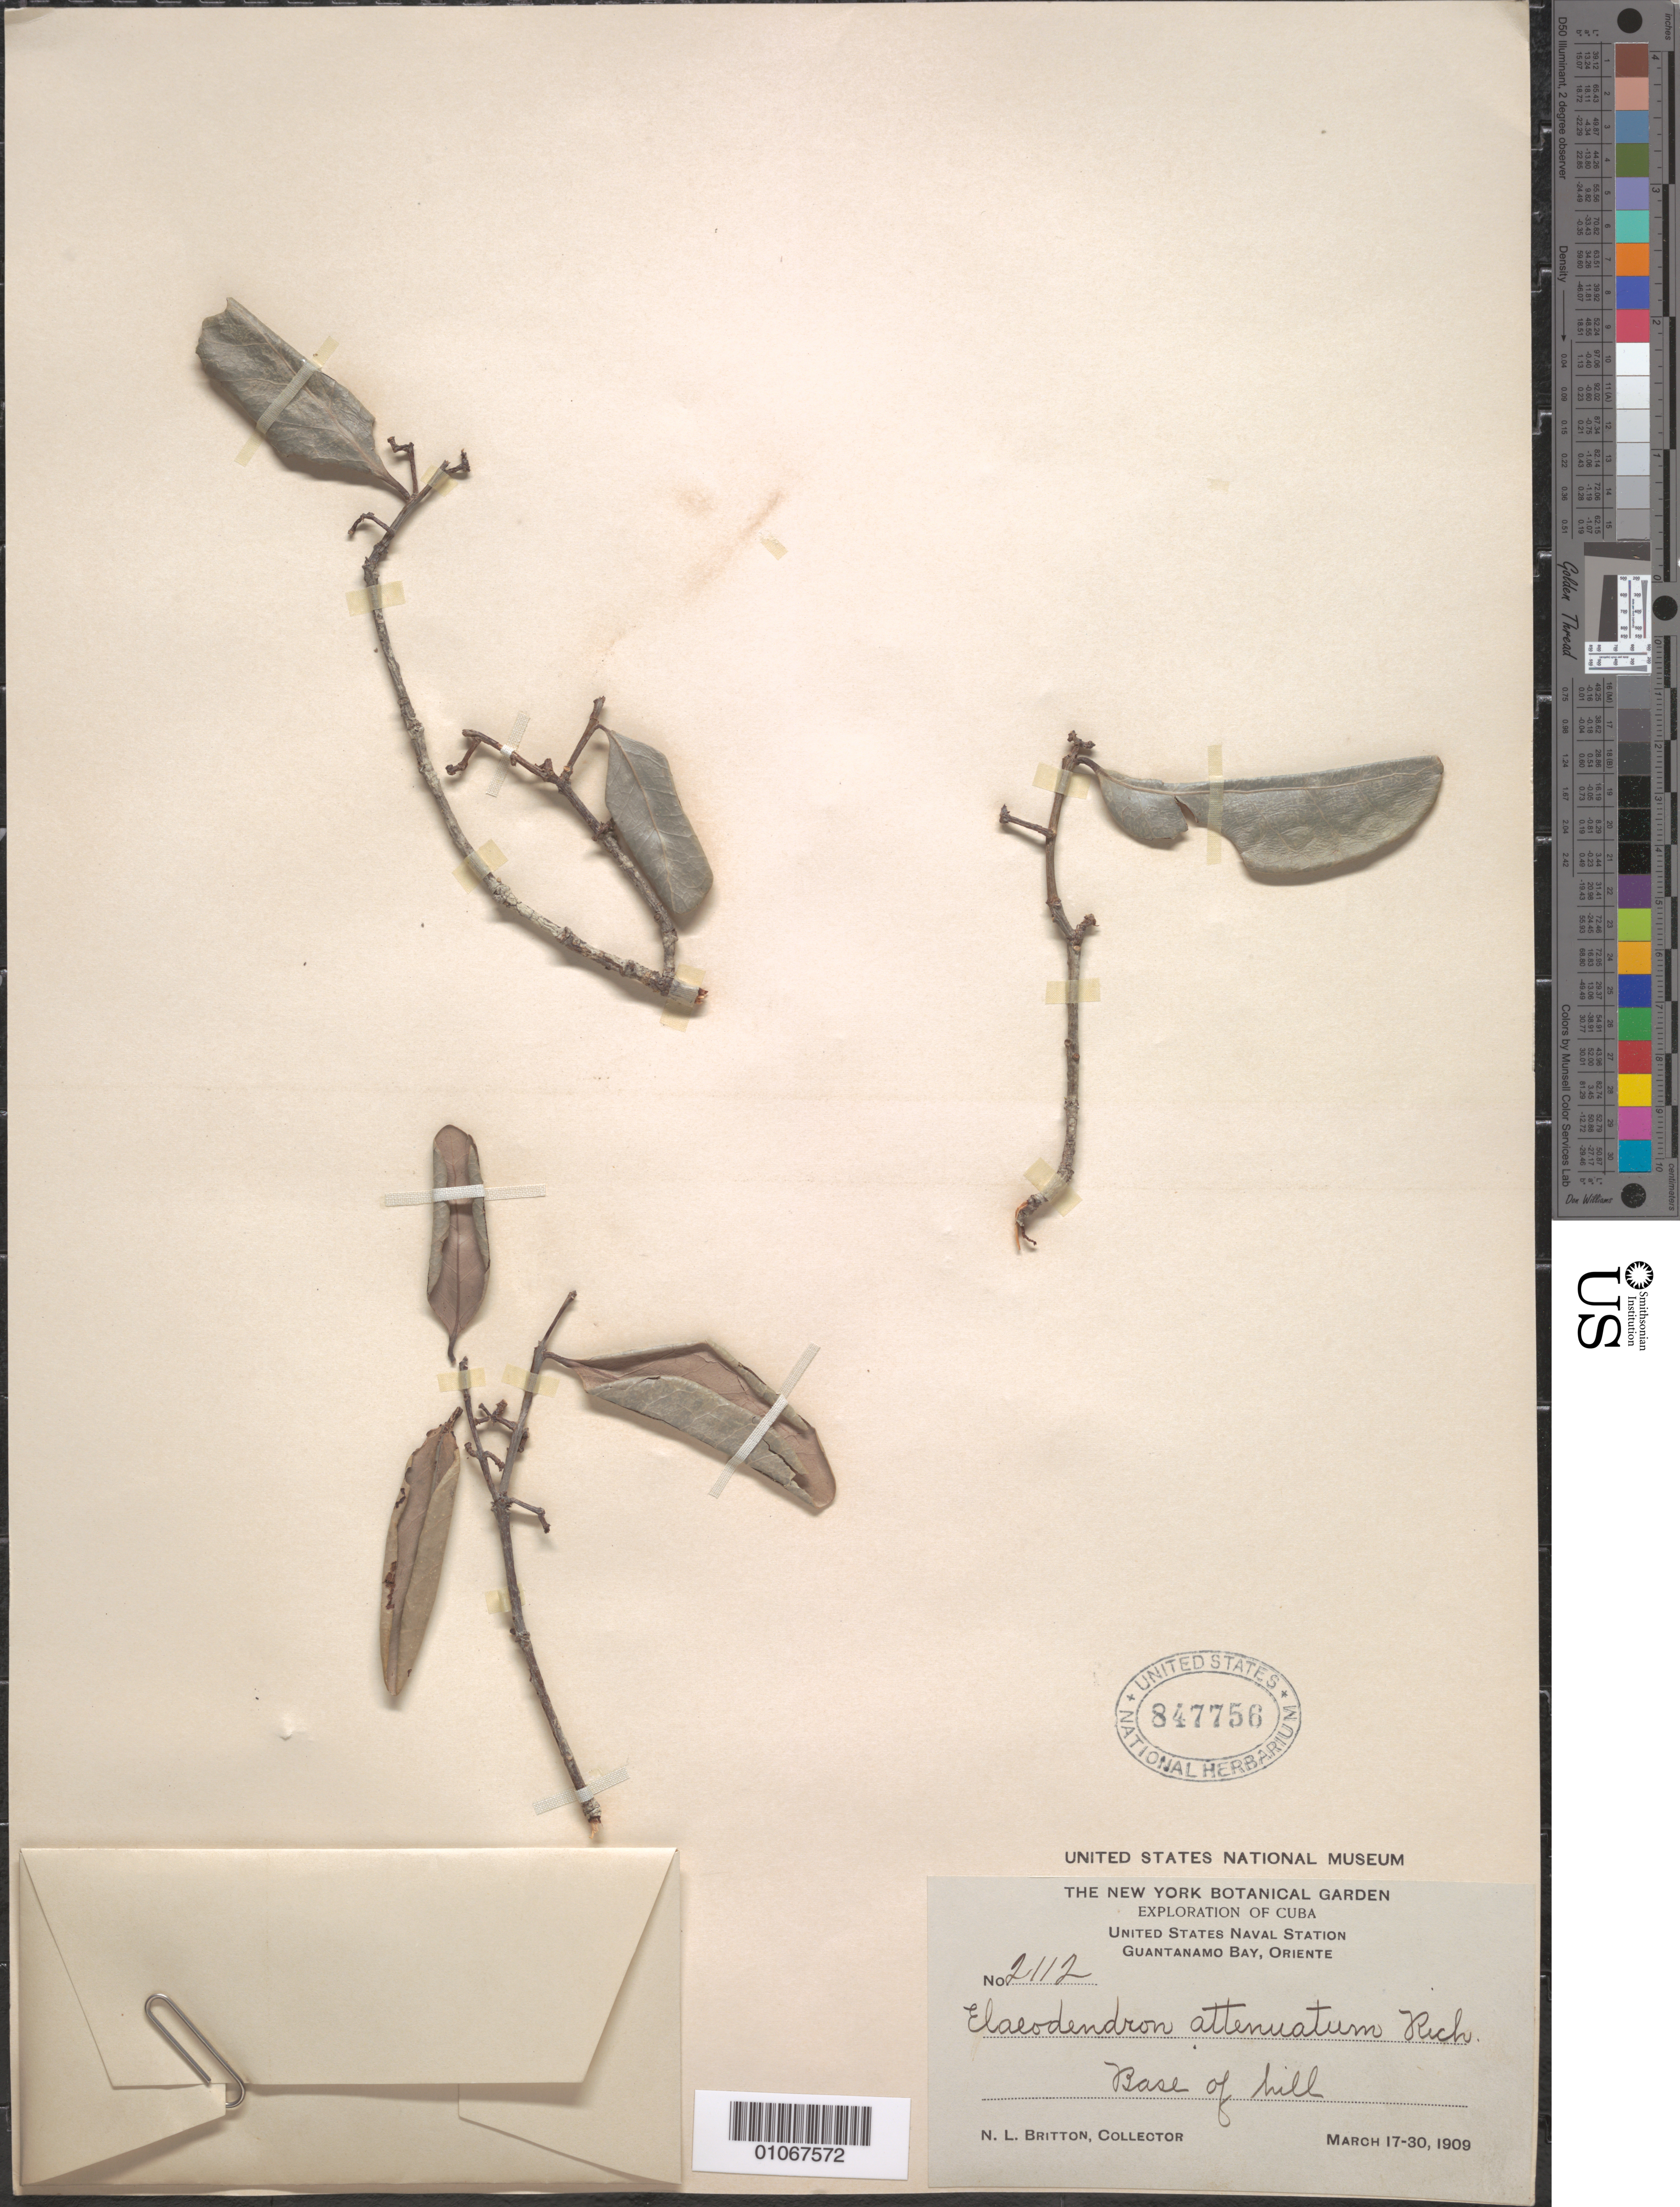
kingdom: Plantae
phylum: Tracheophyta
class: Magnoliopsida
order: Celastrales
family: Celastraceae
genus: Elaeodendron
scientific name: Elaeodendron attenuatum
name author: A. Rich.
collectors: N. Britton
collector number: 2112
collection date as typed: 17 Mar 1909 to 30 Mar 1909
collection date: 1909-03-17/1909-03-30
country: Cuba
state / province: Guantanamo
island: Cuba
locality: Guantánamo Bay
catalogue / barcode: US 847756